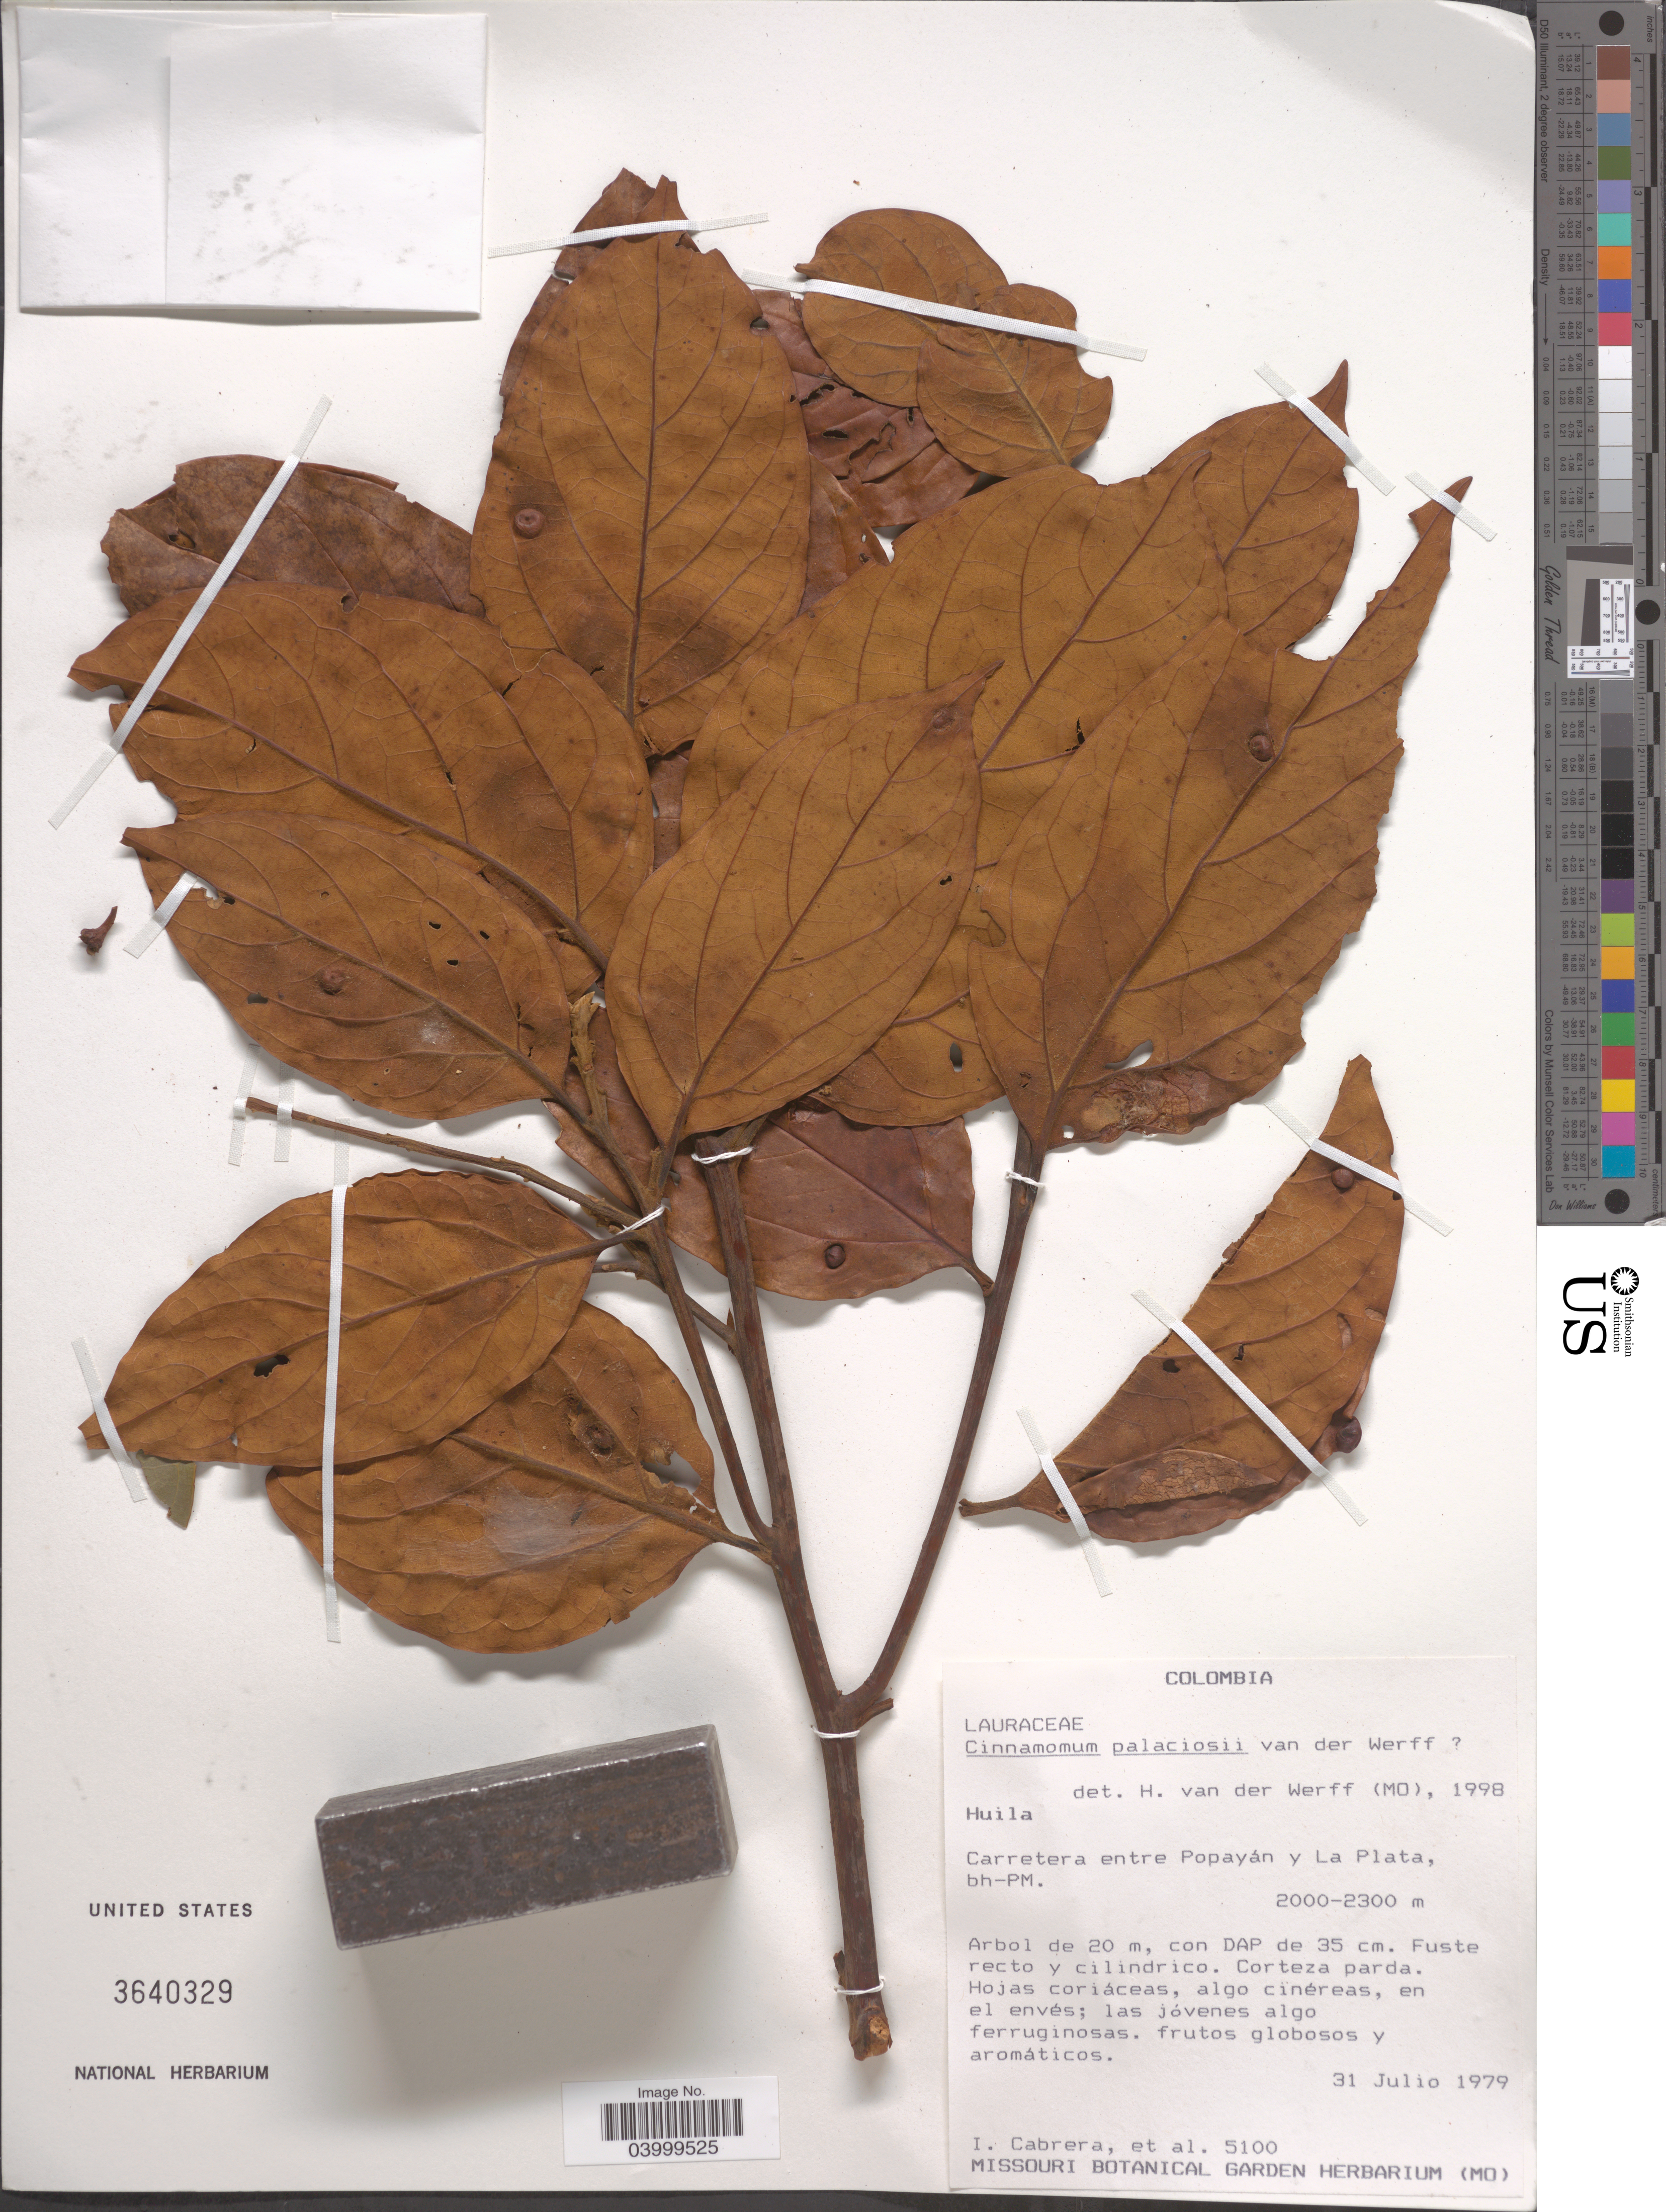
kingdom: Plantae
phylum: Tracheophyta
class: Magnoliopsida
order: Laurales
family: Lauraceae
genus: Cinnamomum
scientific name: Cinnamomum palaciosii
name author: van der Werff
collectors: I. Cabrera & et al.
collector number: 5100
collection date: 1979-07-31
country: Colombia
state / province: Huila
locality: Carretera entre Popayán y La Plata, bh-PM.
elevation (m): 2000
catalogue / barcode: US 3640329